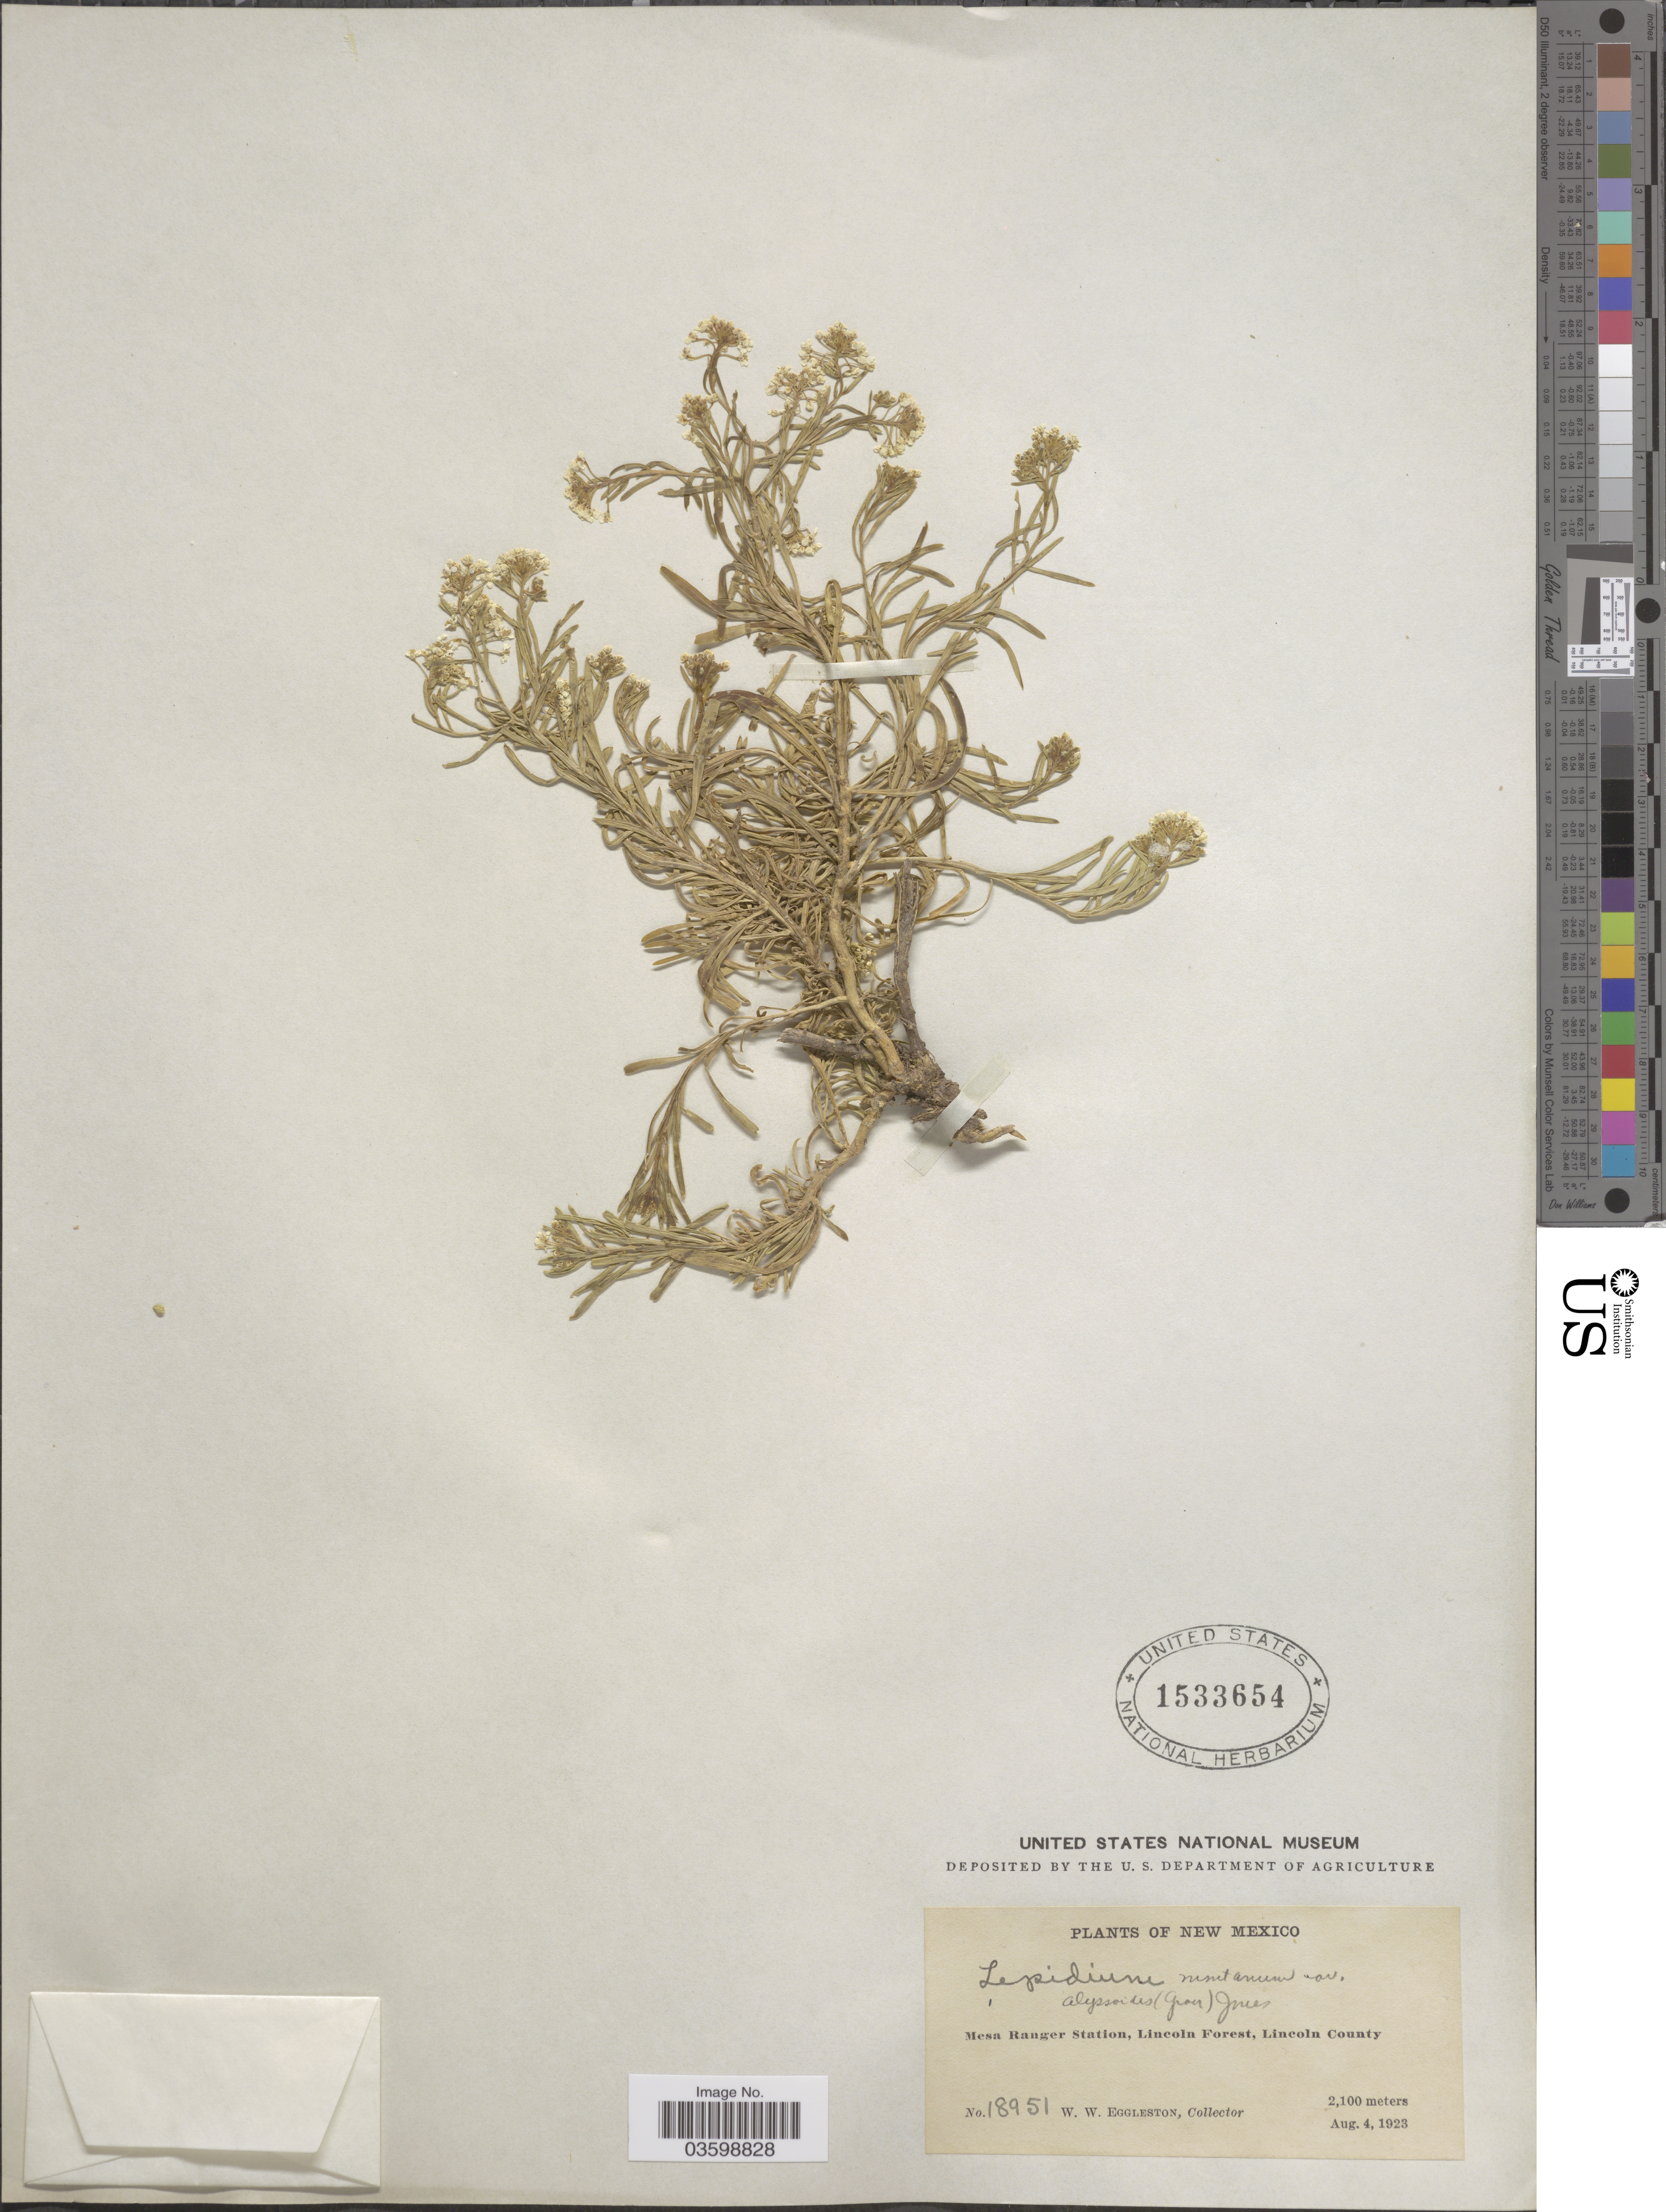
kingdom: Plantae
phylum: Tracheophyta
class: Magnoliopsida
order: Brassicales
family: Brassicaceae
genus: Lepidium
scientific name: Lepidium montanum var. alyssoides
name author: (A. Gray) M.E. Jones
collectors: W. W. Eggleston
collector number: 18951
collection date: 1923-08-04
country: United States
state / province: New Mexico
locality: Mesa Ranger Station, Lincoln Forest, Lincoln County.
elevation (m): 2100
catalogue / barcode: US 1533654